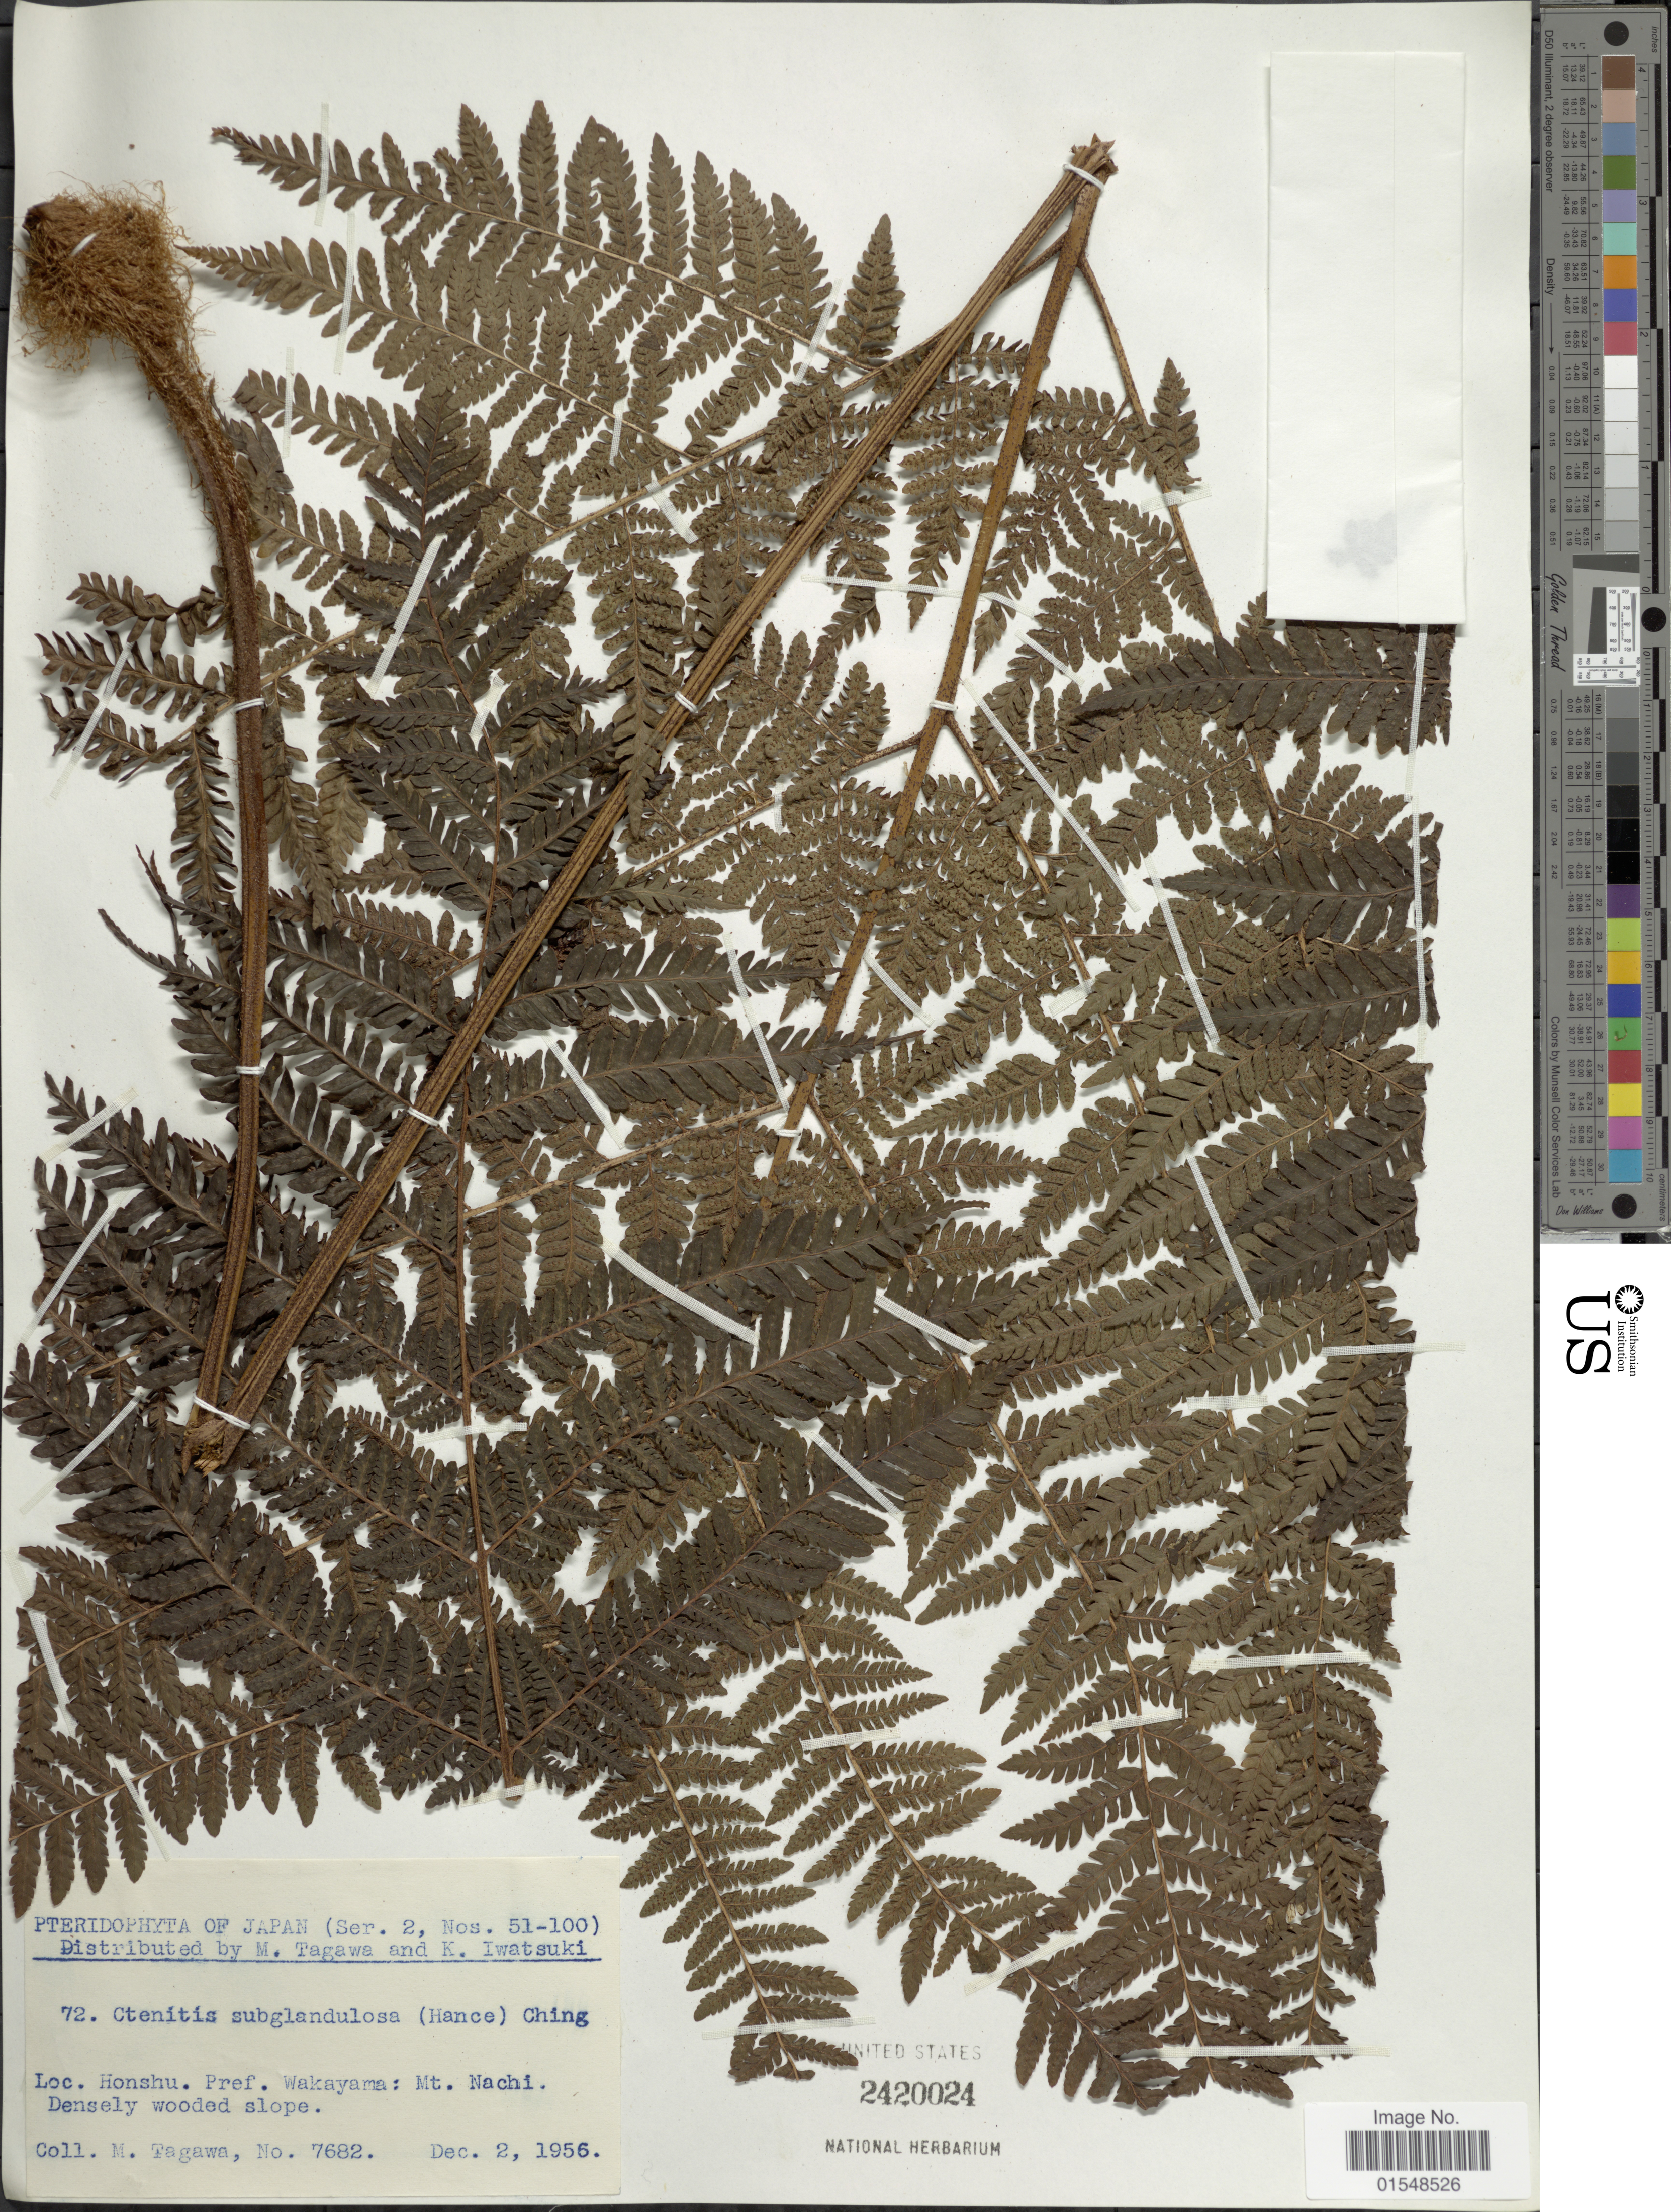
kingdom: Plantae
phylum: Tracheophyta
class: Polypodiopsida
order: Polypodiales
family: Dryopteridaceae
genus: Ctenitis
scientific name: Ctenitis subglandulosa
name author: (Hance) Ching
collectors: M. Tagawa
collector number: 7682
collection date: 1956-12-02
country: Japan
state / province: Wakayama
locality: Honshu, Pref. Wakayama: Mt. Nachi,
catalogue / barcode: US 2420024